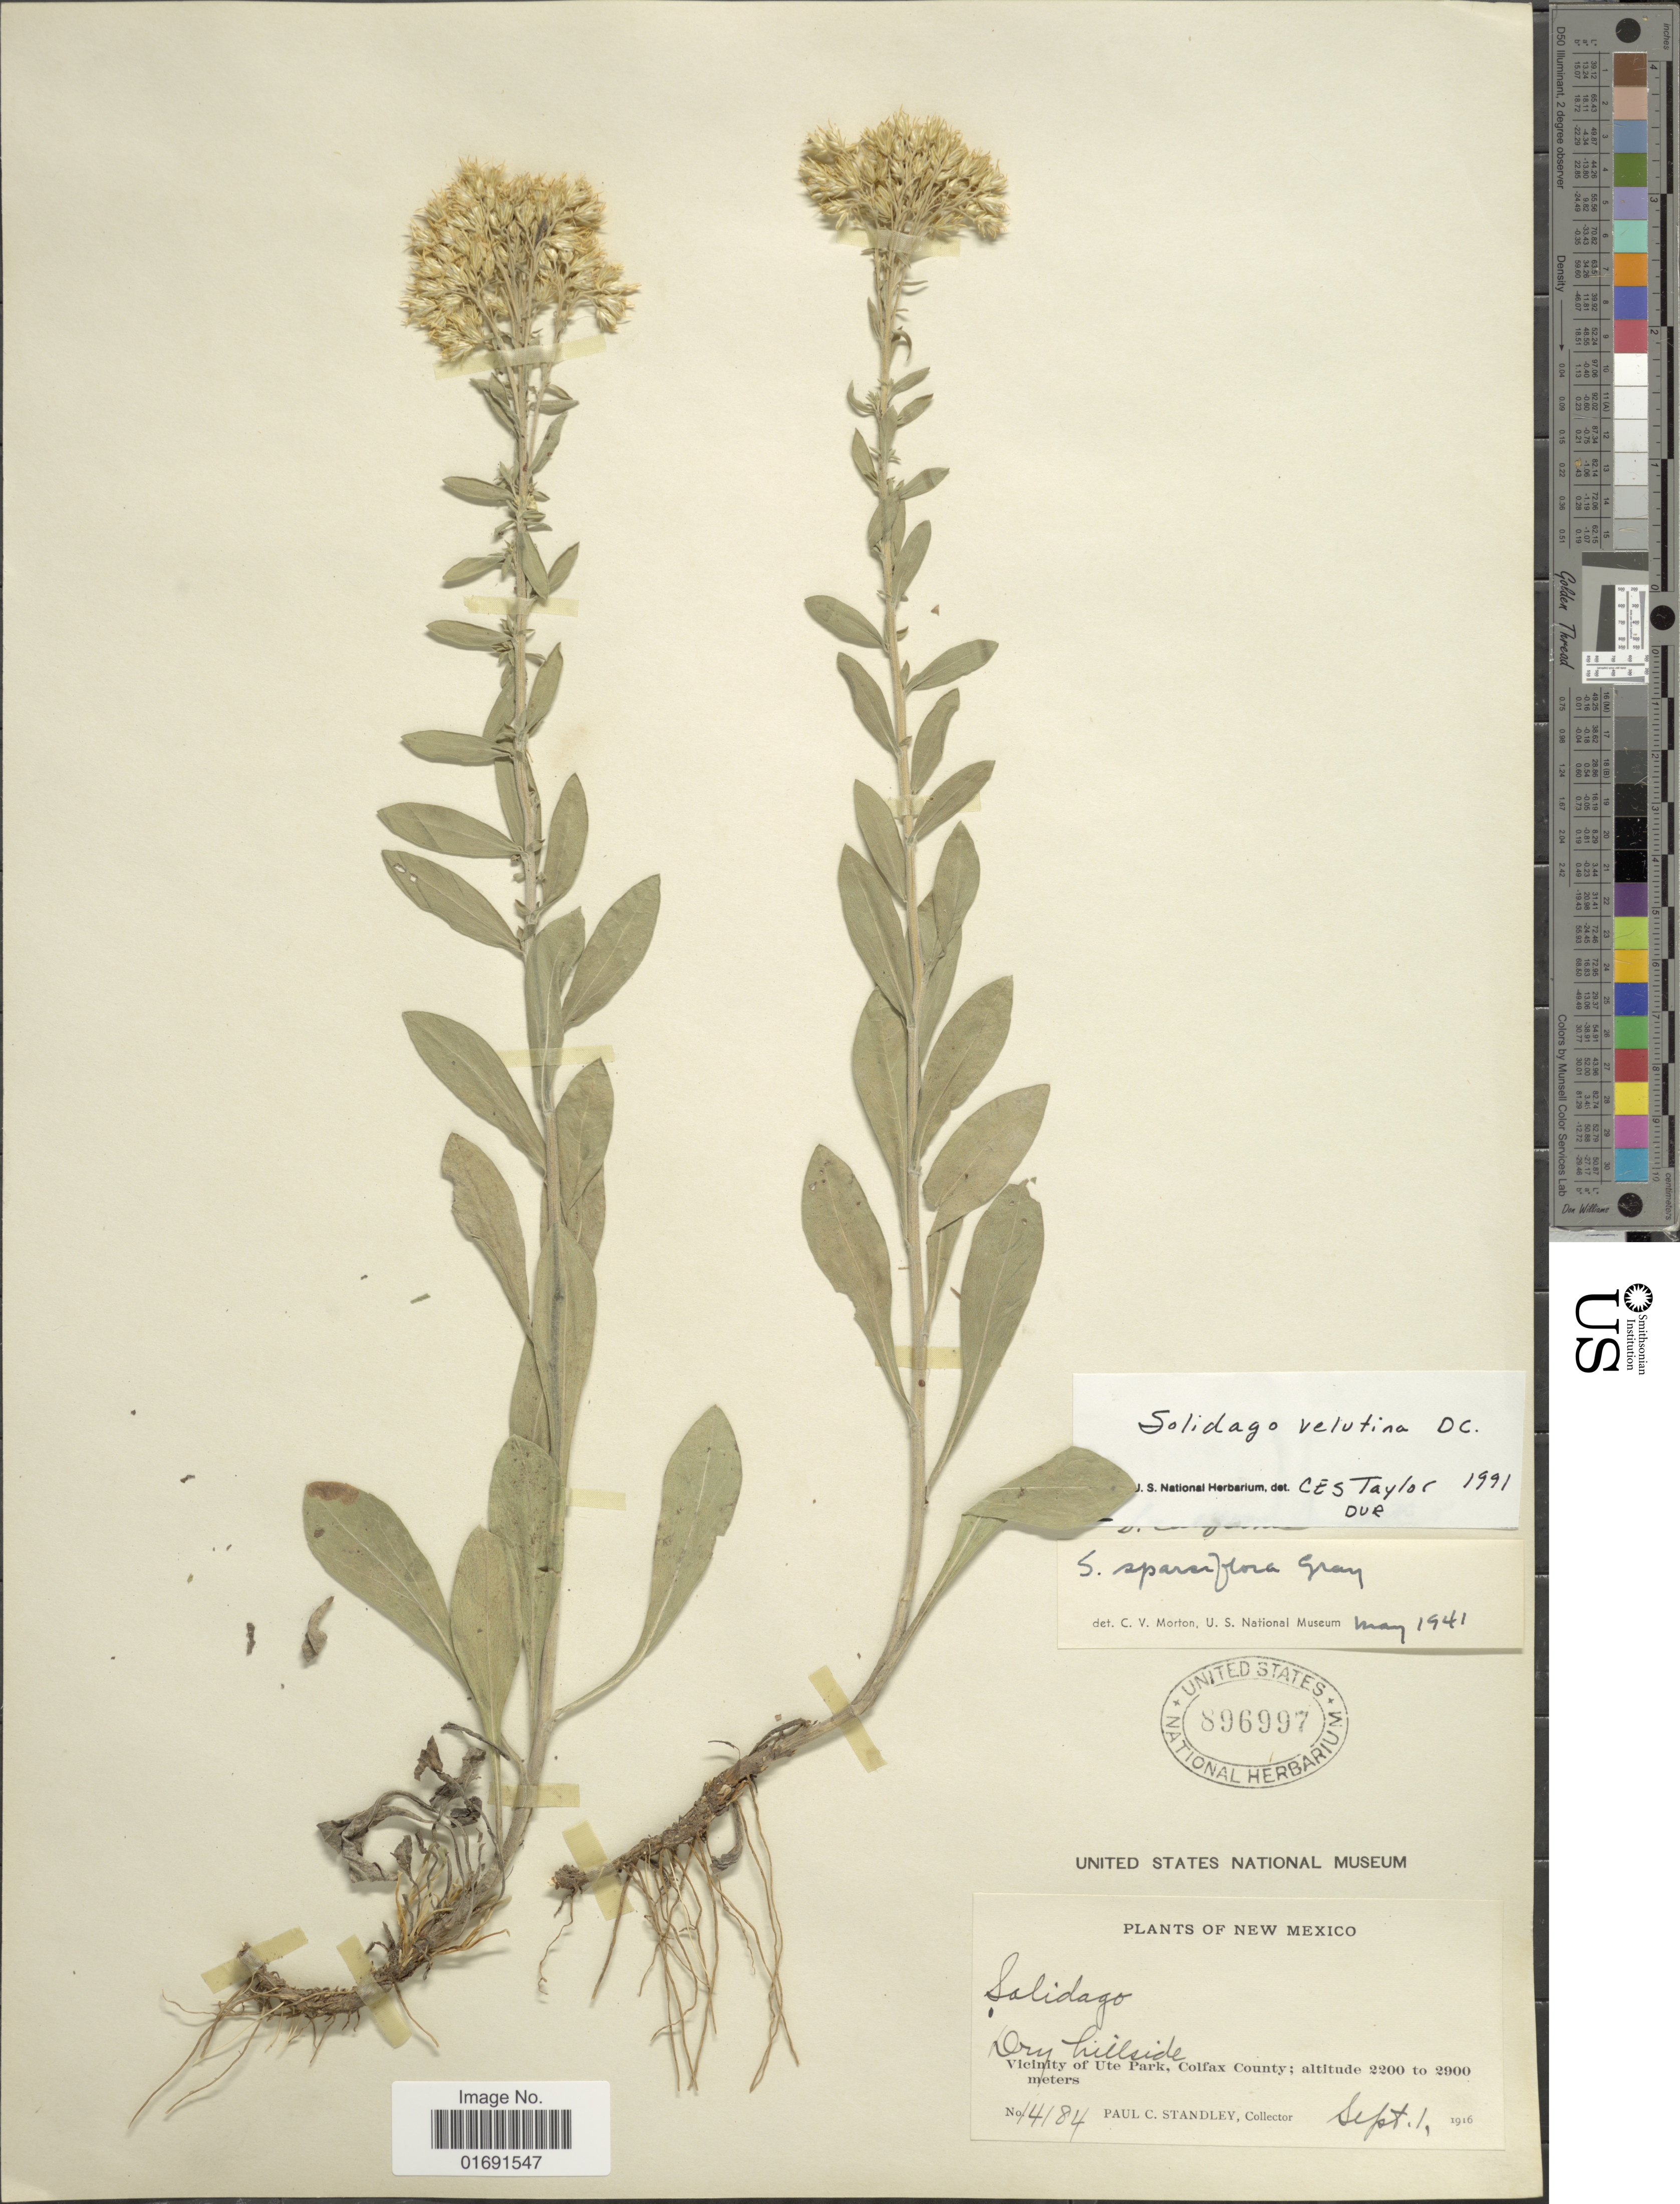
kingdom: Plantae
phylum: Tracheophyta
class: Magnoliopsida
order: Asterales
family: Asteraceae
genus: Solidago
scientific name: Solidago velutina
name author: DC.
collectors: P. C. Standley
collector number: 14184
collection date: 1916-09-01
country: United States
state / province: New Mexico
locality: Vicinity of Ute Park, Colfax County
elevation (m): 2200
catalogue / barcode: US 896997